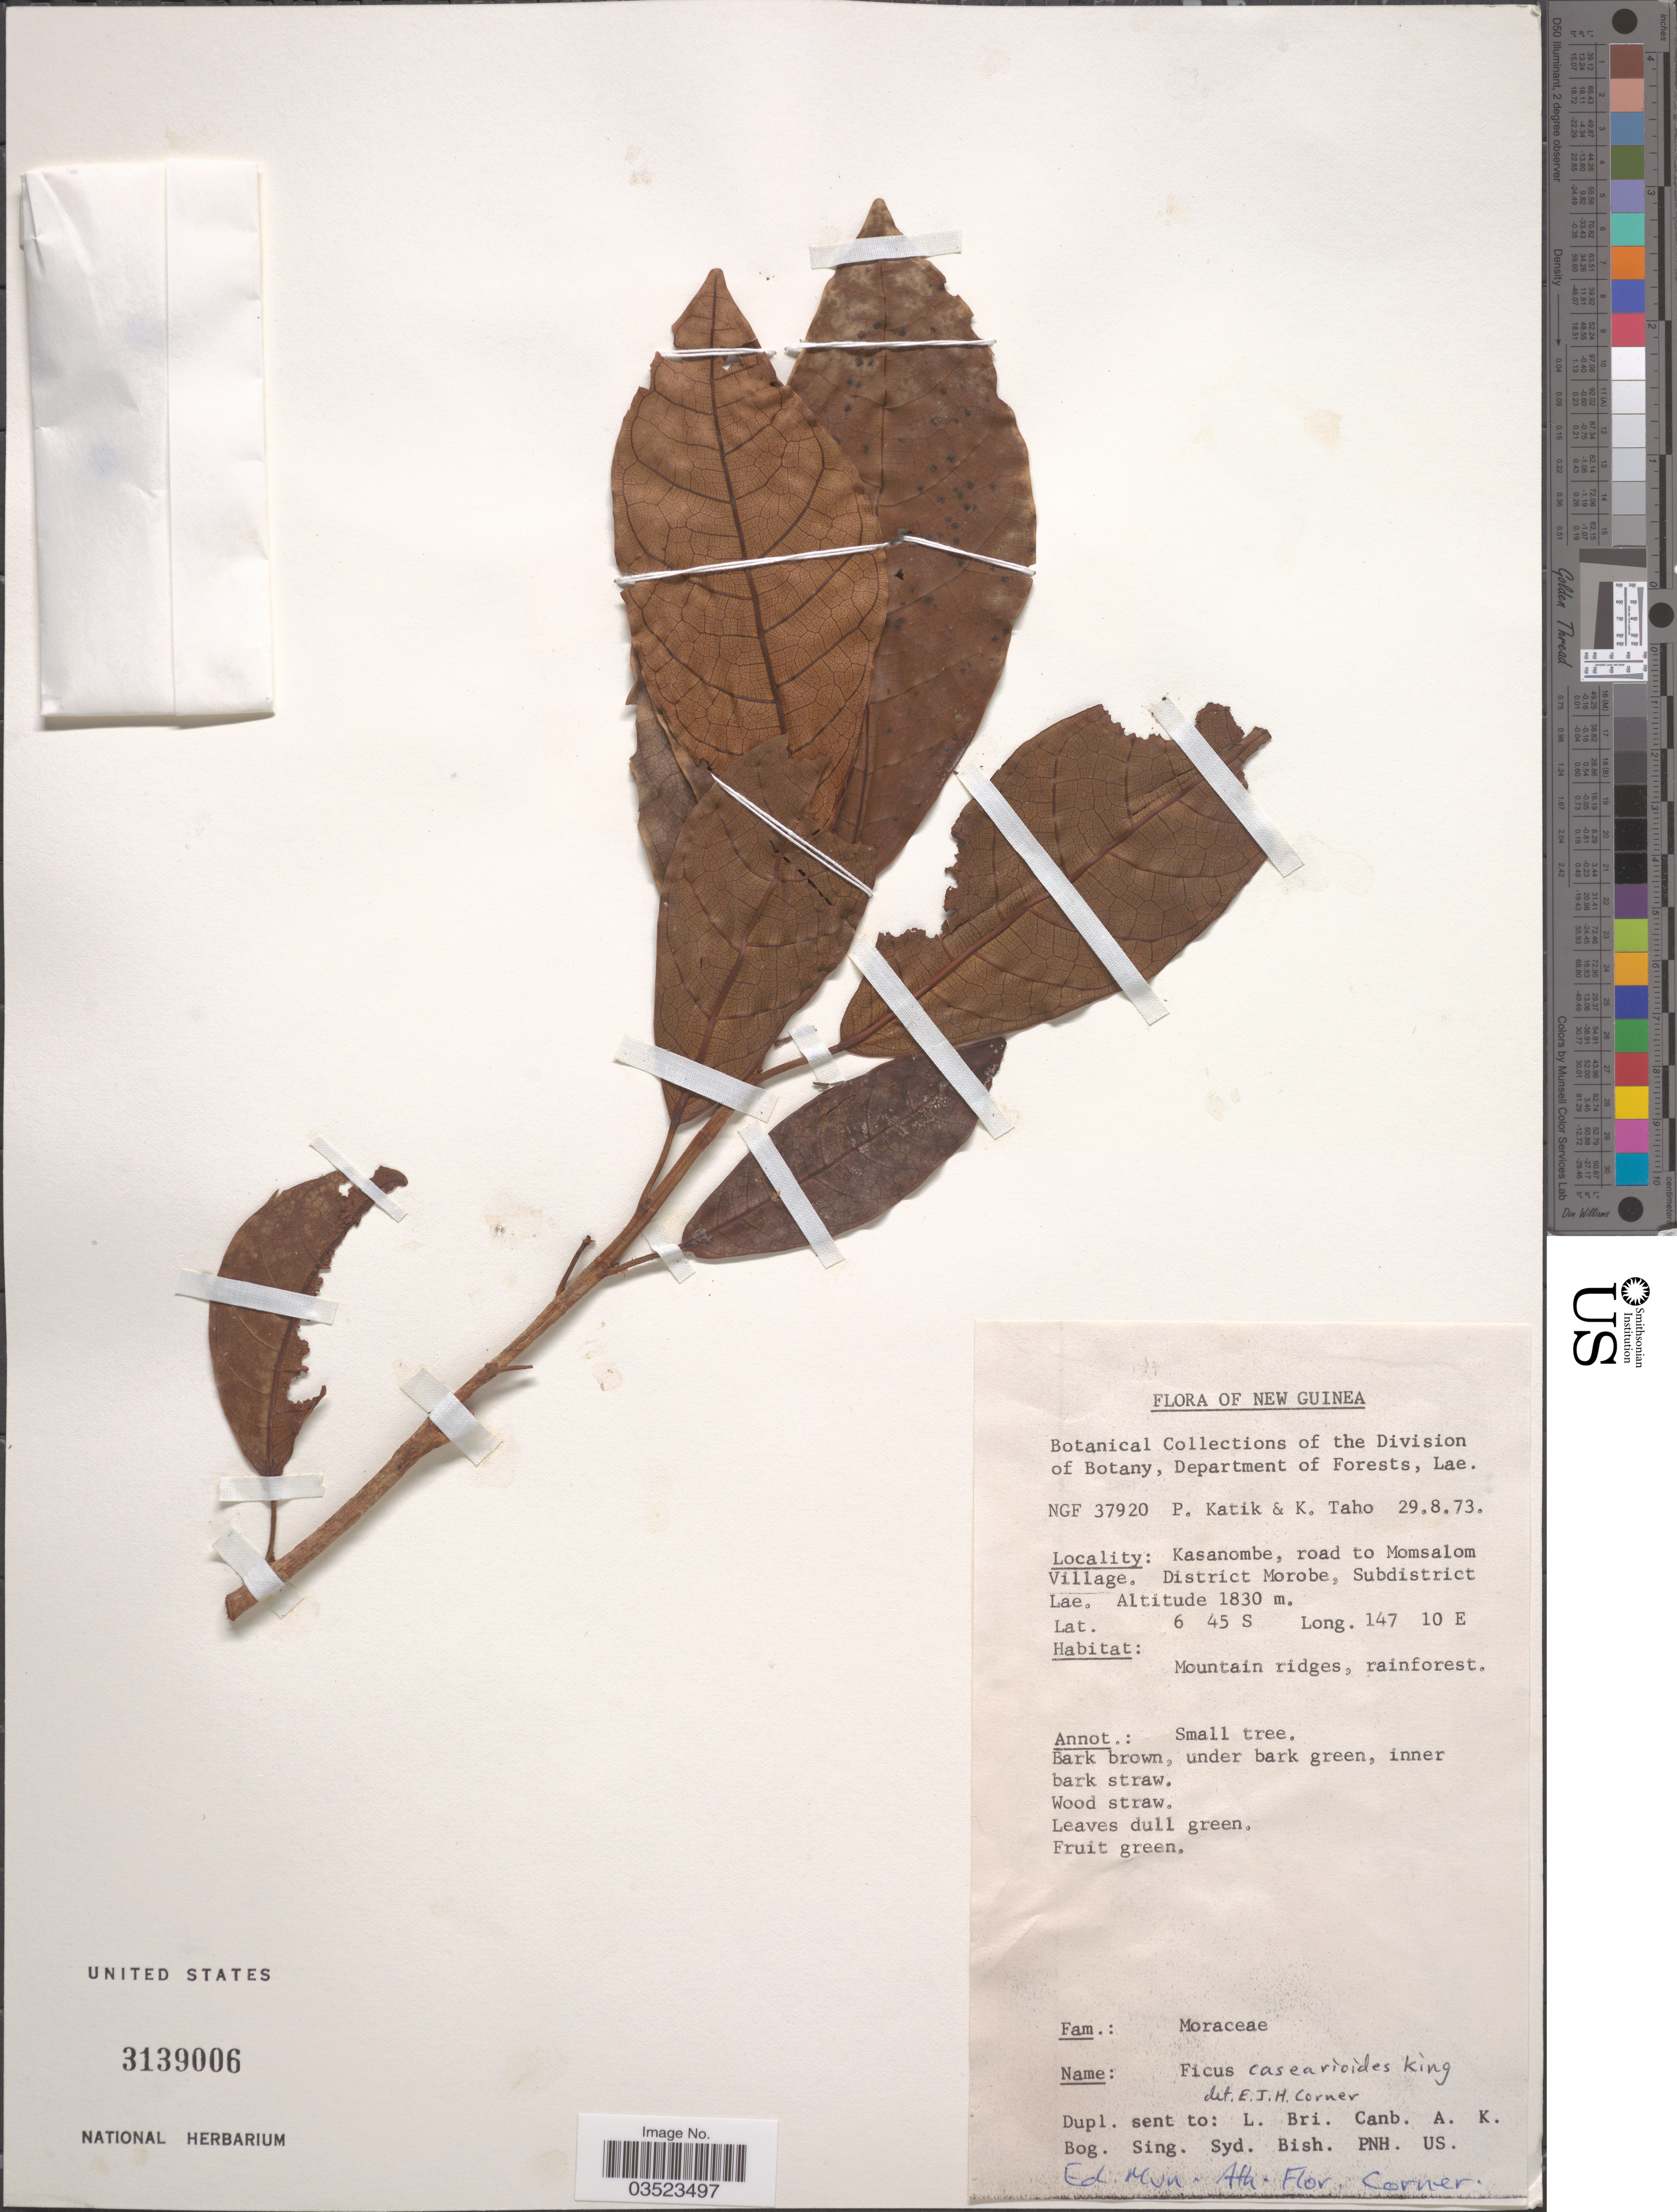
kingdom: Plantae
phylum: Tracheophyta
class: Magnoliopsida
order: Rosales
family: Moraceae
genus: Ficus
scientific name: Ficus casearioides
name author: King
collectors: P. Katik & K. Taho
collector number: NGF37920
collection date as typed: Transcribed d/m/y: 29/8/73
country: Papua New Guinea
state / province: Morobe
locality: New Guinea. Kasanombe, road to Momsalom Village. District Morobe, Subdistrict Lae.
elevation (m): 1830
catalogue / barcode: US 3139006